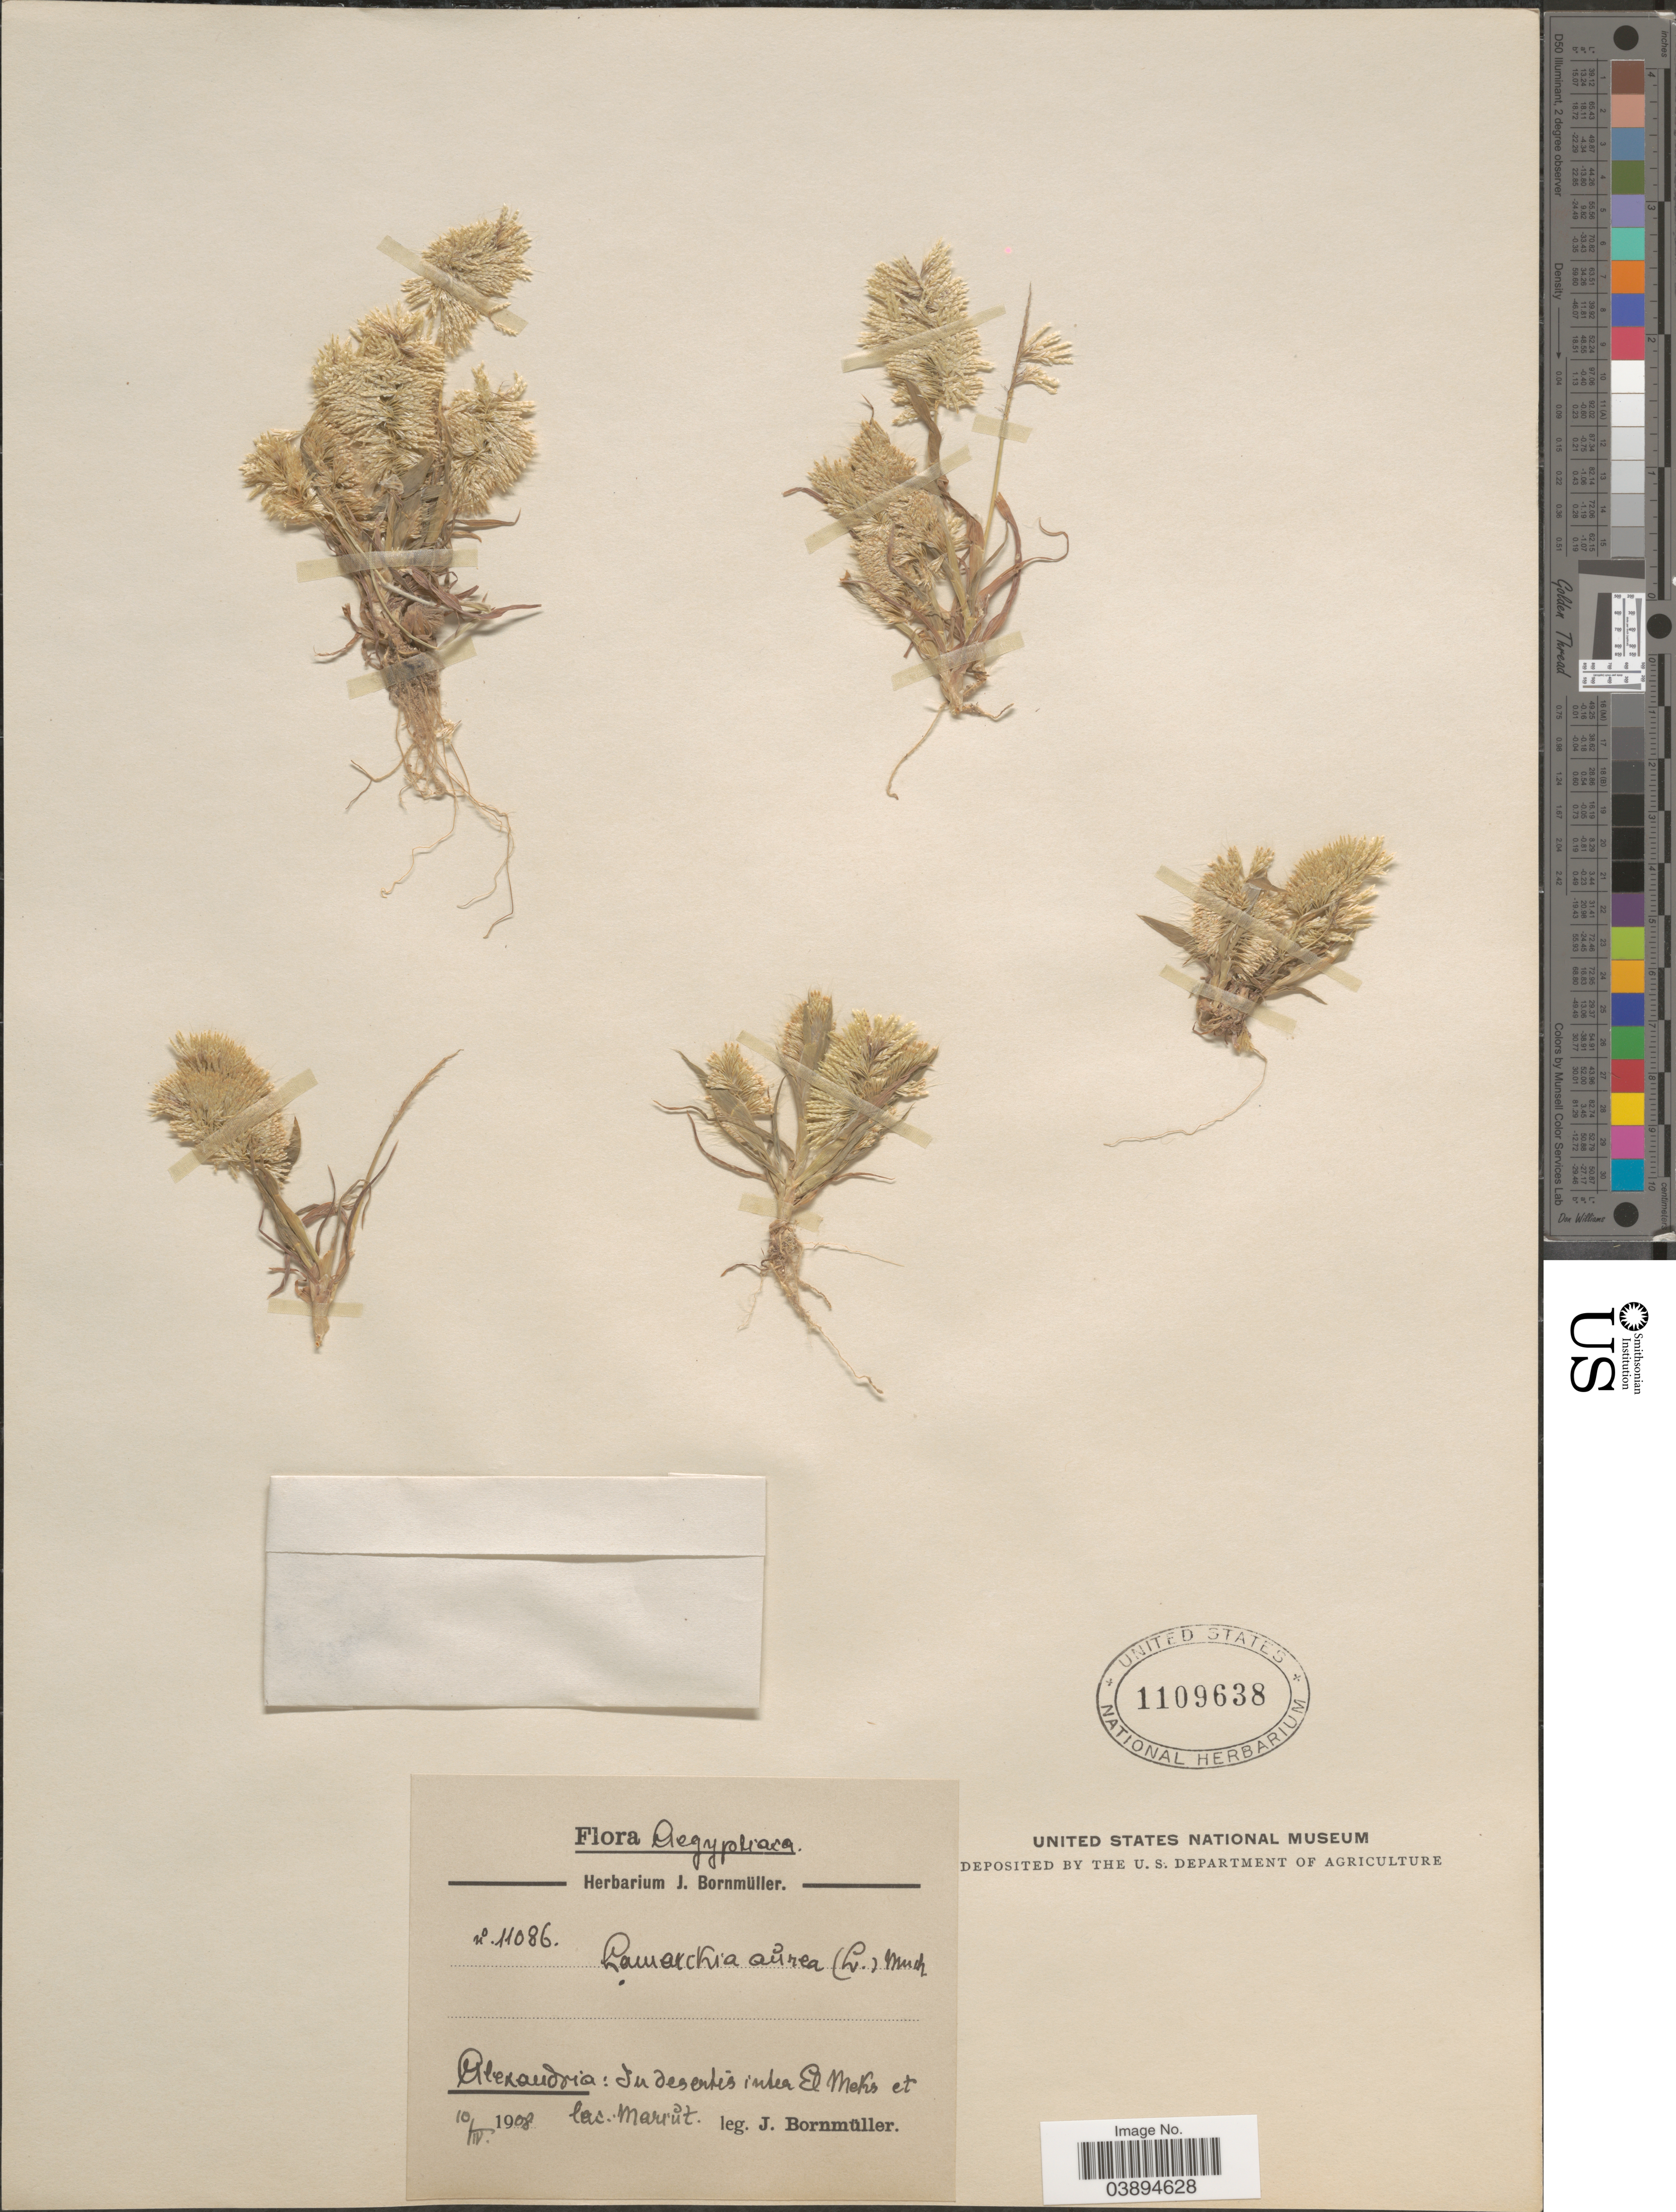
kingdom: Plantae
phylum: Tracheophyta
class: Liliopsida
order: Poales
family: Poaceae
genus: Lamarckia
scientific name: Lamarckia aurea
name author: (L.) Moench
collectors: J. Bornmüller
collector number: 11086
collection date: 1908-04-10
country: Egypt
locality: Aegyptiaca. Alexandria: In desentis inter El Meks et lac. Mariut.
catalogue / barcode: US 1109638